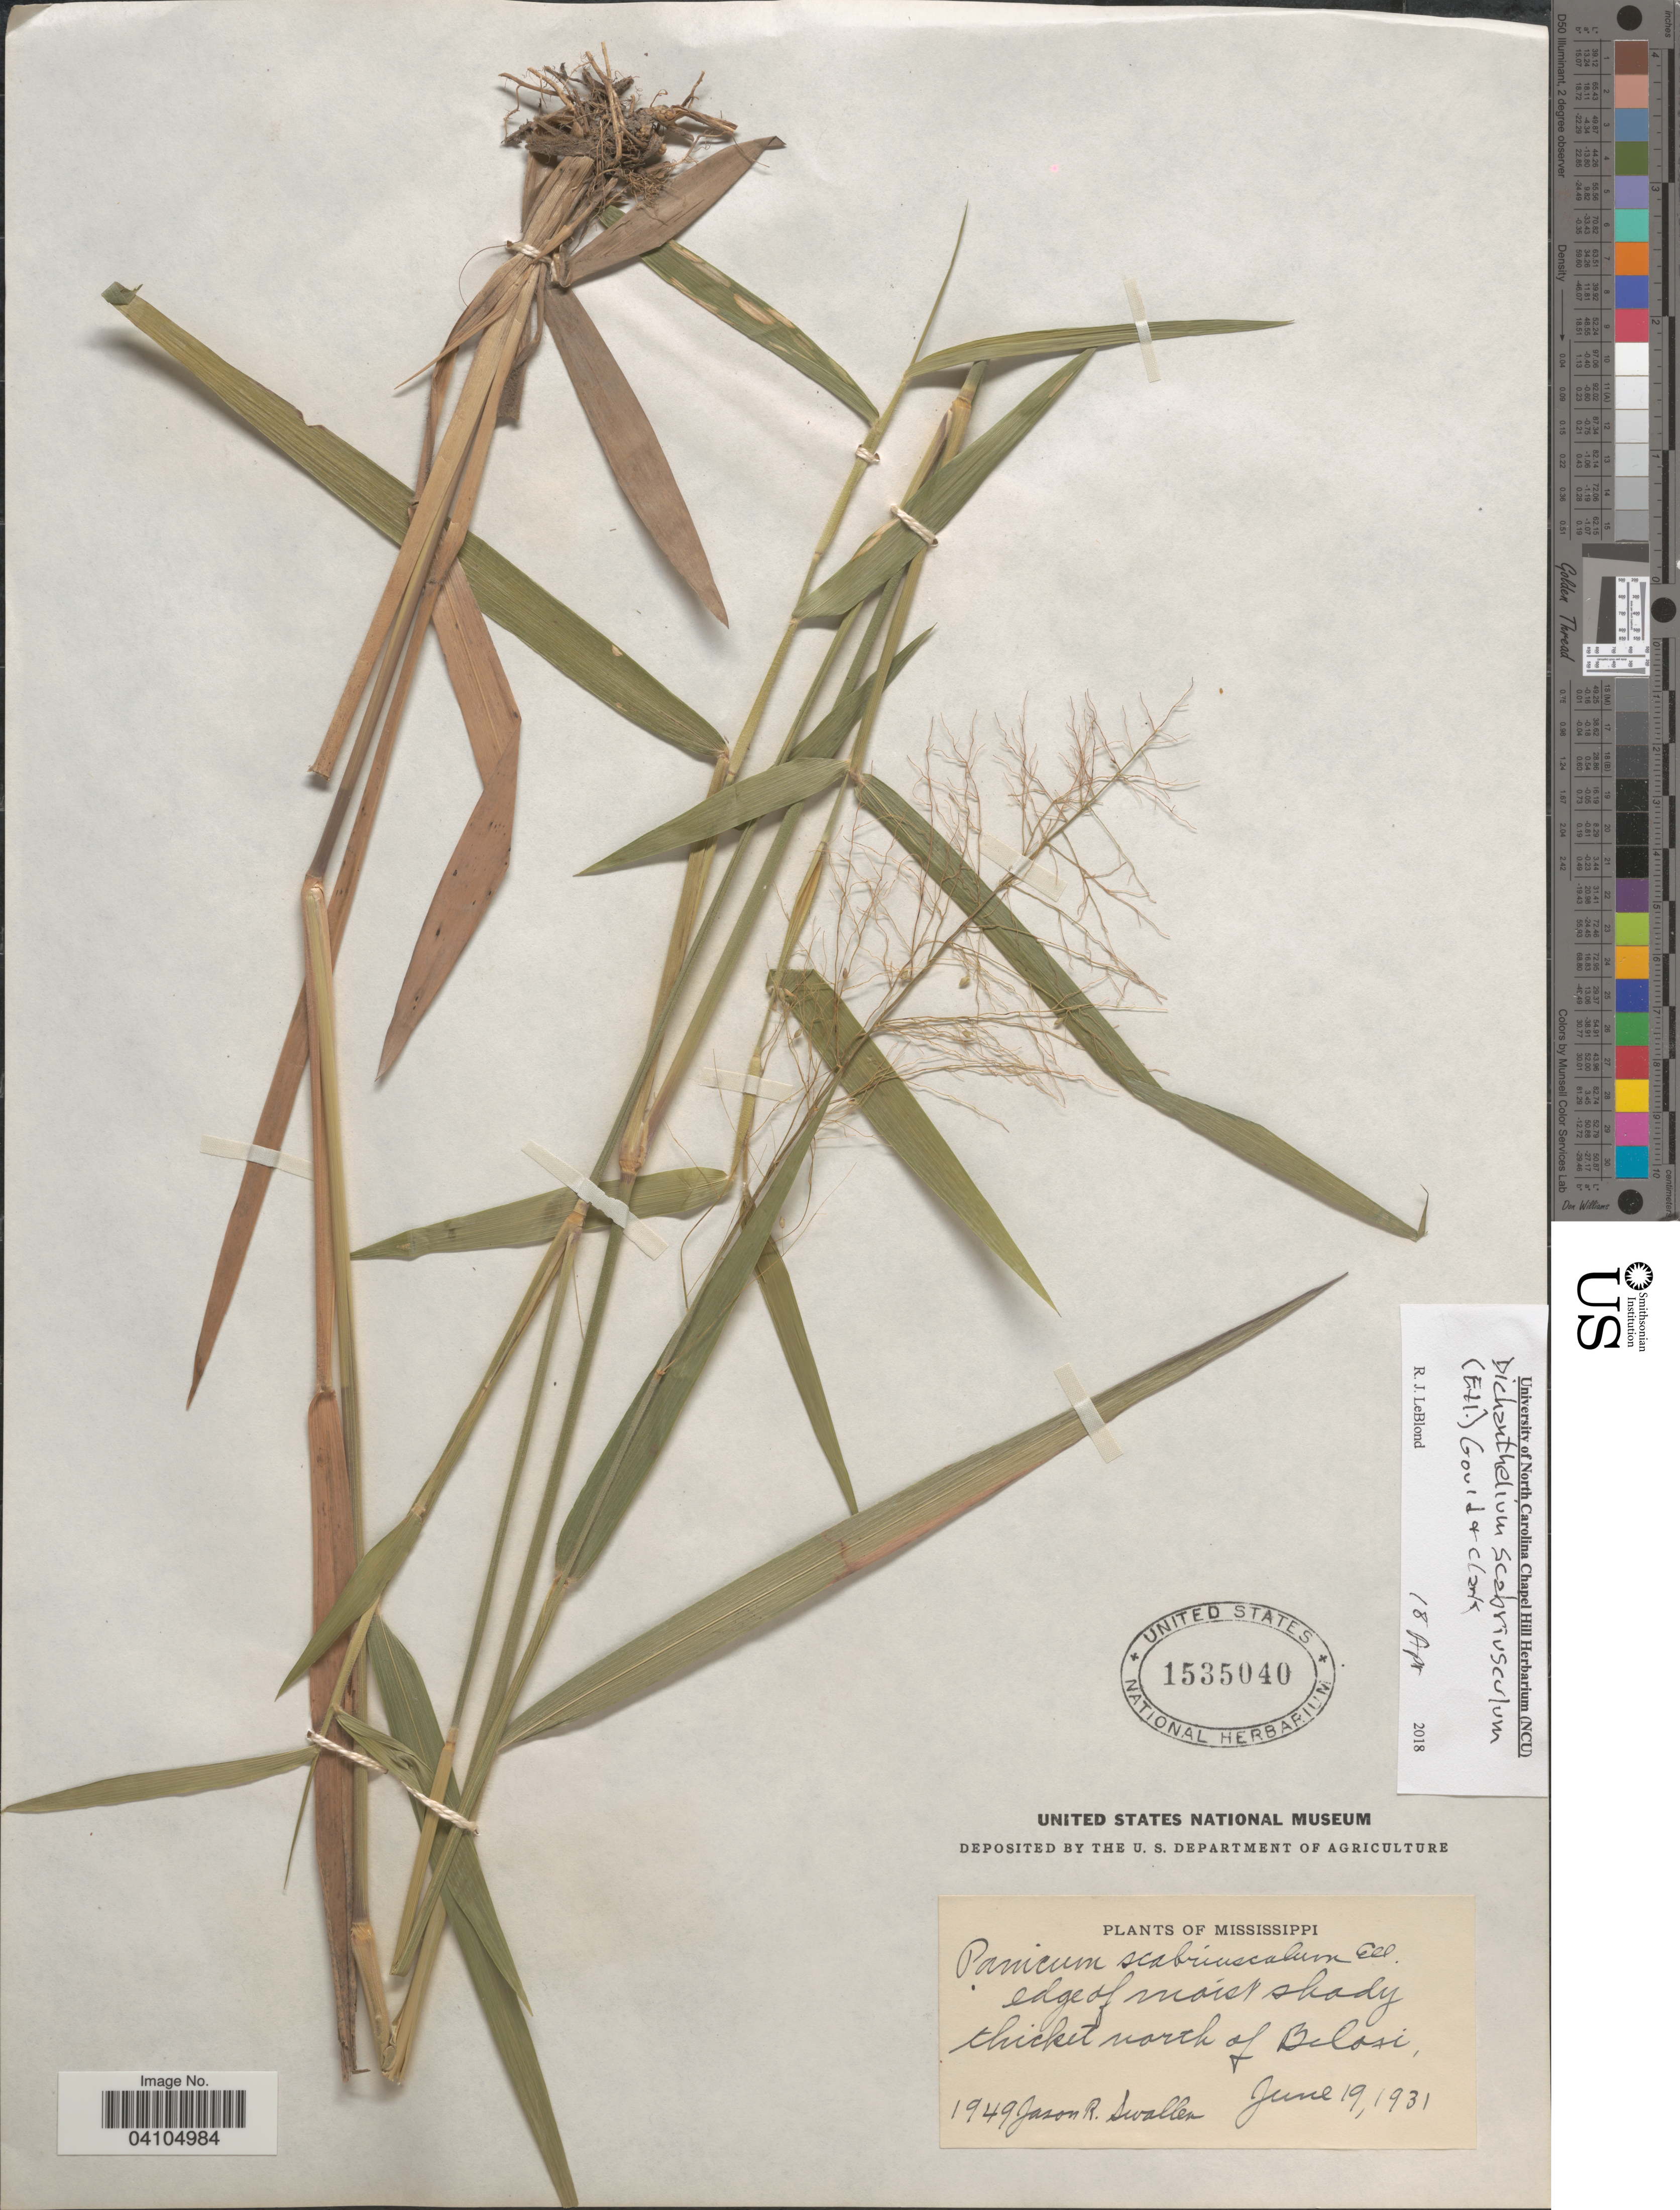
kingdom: Plantae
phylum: Tracheophyta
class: Liliopsida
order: Poales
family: Poaceae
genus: Dichanthelium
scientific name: Dichanthelium scabriusculum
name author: (Elliott) Gould & C.A. Clark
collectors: J. R. Swallen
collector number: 1949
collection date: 1931-06-19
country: United States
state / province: Mississippi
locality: Thicket north of Biloxi.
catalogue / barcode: US 1535040